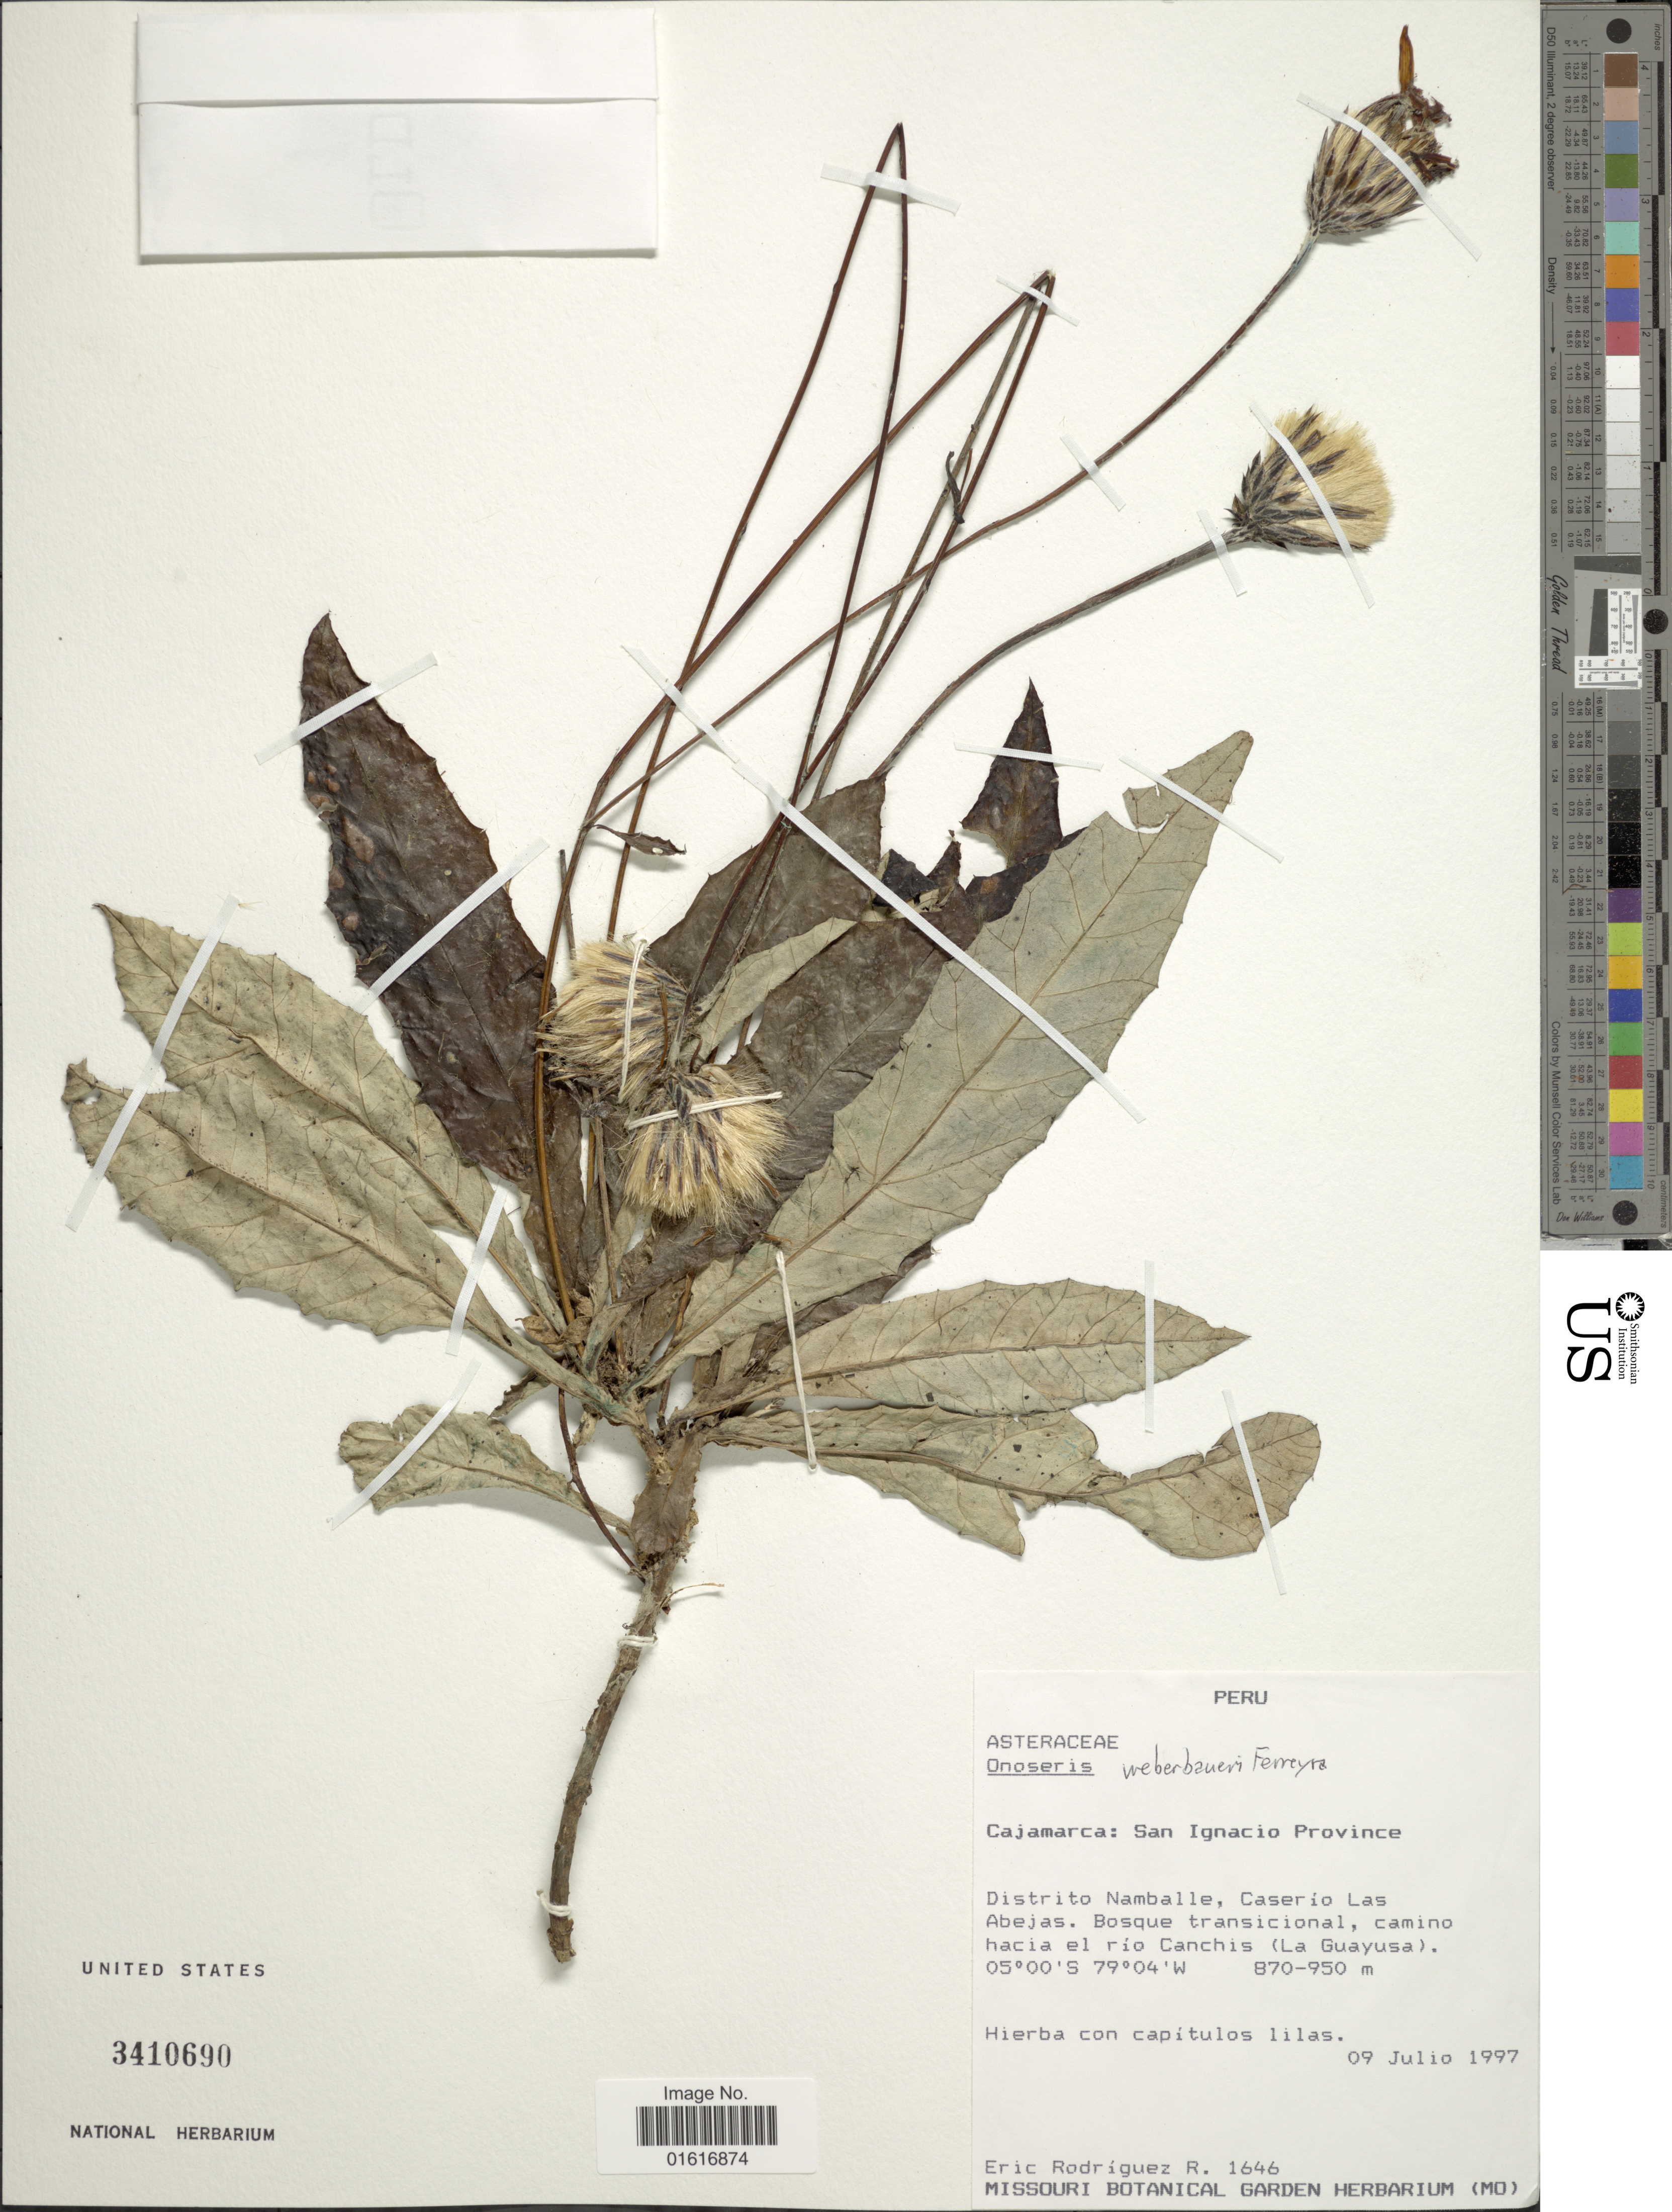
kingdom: Plantae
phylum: Tracheophyta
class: Magnoliopsida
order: Asterales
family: Asteraceae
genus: Onoseris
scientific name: Onoseris weberbaueri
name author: Ferreyra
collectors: E. F. Rodrignez R.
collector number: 1646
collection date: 1997-07-09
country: Peru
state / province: Cajamarca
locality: San Ignacio Province, Distrito Namballe , Caserio Las Abejas. Bosque transicional, camino hacia el rio Canchis (La Guayusa)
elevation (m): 870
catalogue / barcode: US 3410690